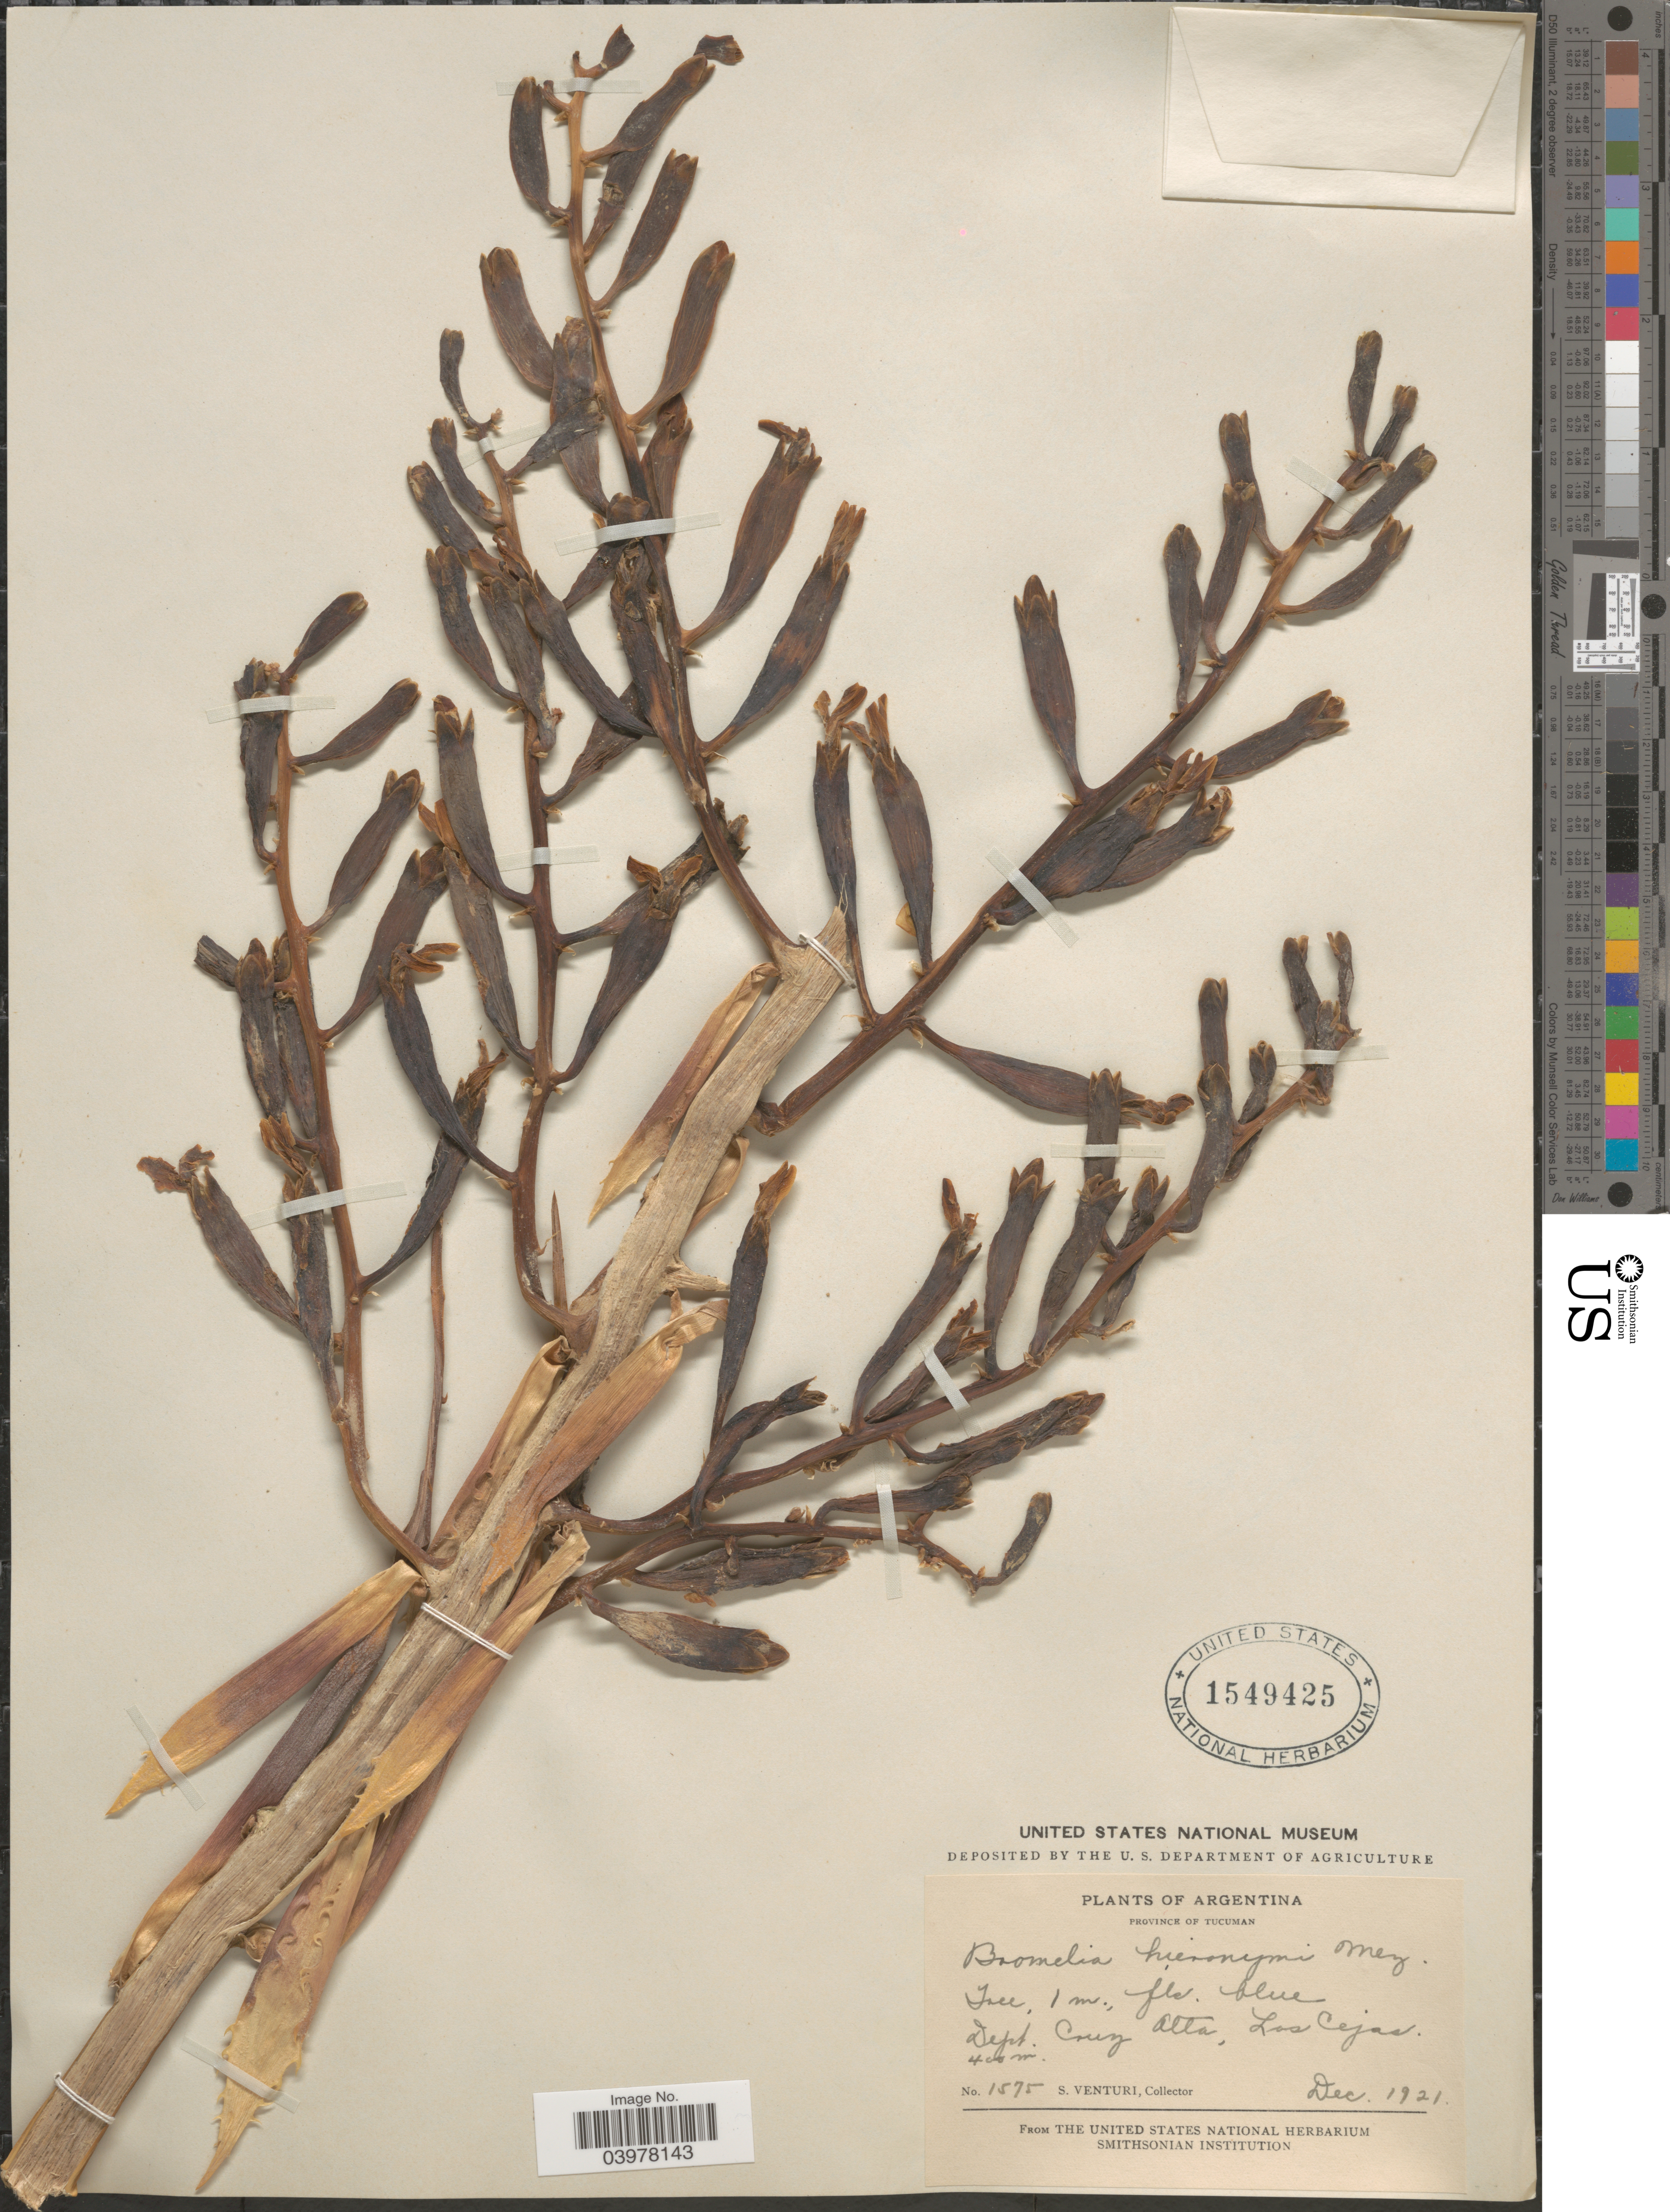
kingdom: Plantae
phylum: Tracheophyta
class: Liliopsida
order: Poales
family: Bromeliaceae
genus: Bromelia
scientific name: Bromelia hieronymi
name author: Mez in Mart.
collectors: S. Venturi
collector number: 1575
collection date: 1921-12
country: Argentina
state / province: Tucuman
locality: Dept. Cruz Alta, Las Cejas.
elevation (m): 400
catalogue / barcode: US 1549425